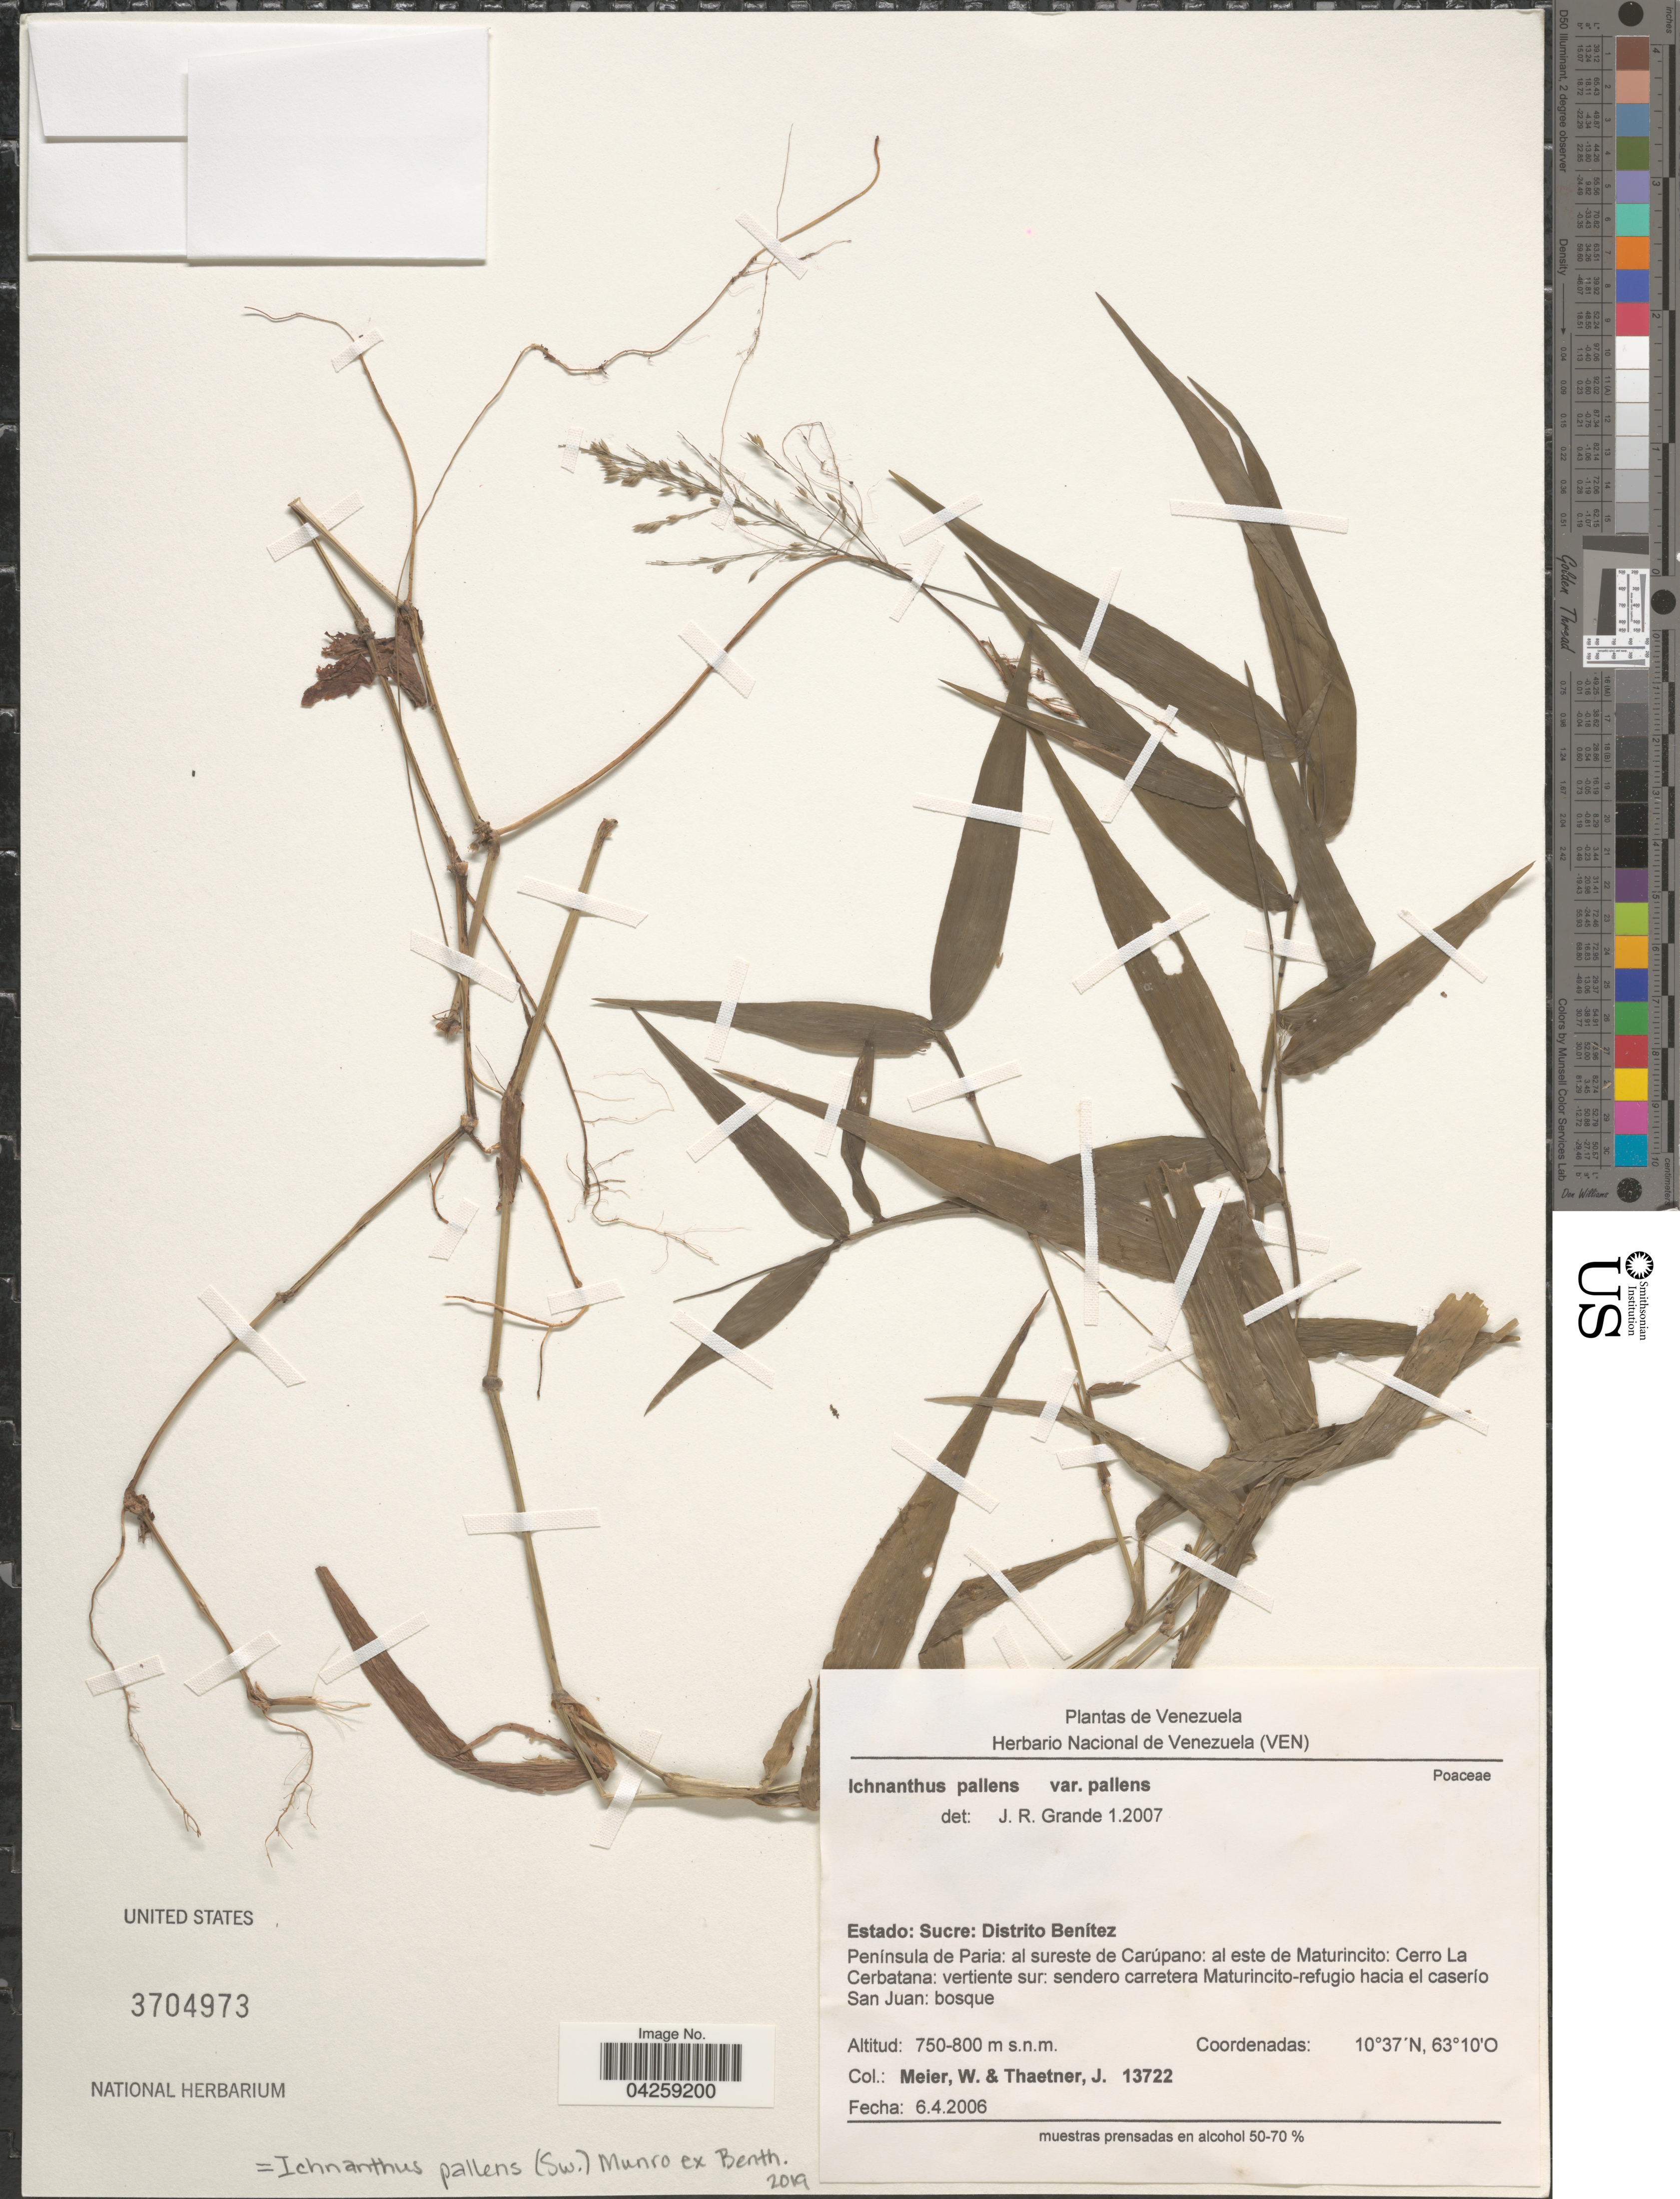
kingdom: Plantae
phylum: Tracheophyta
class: Liliopsida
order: Poales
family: Poaceae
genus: Ichnanthus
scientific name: Ichnanthus pallens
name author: (Sw.) Munro ex Benth.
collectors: W. Meier & J. Thaetner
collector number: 13722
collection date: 2006-04-06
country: Venezuela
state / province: Sucre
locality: Distrito Benítez. Península de Paria: al sureste de Carúpano: al este de Maturincito: Cerro La Cerbatana: vertiente sur: sendero carretera Maturincito-refugio hacia el caserío San Juan: bosque.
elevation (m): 750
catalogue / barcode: US 3704973